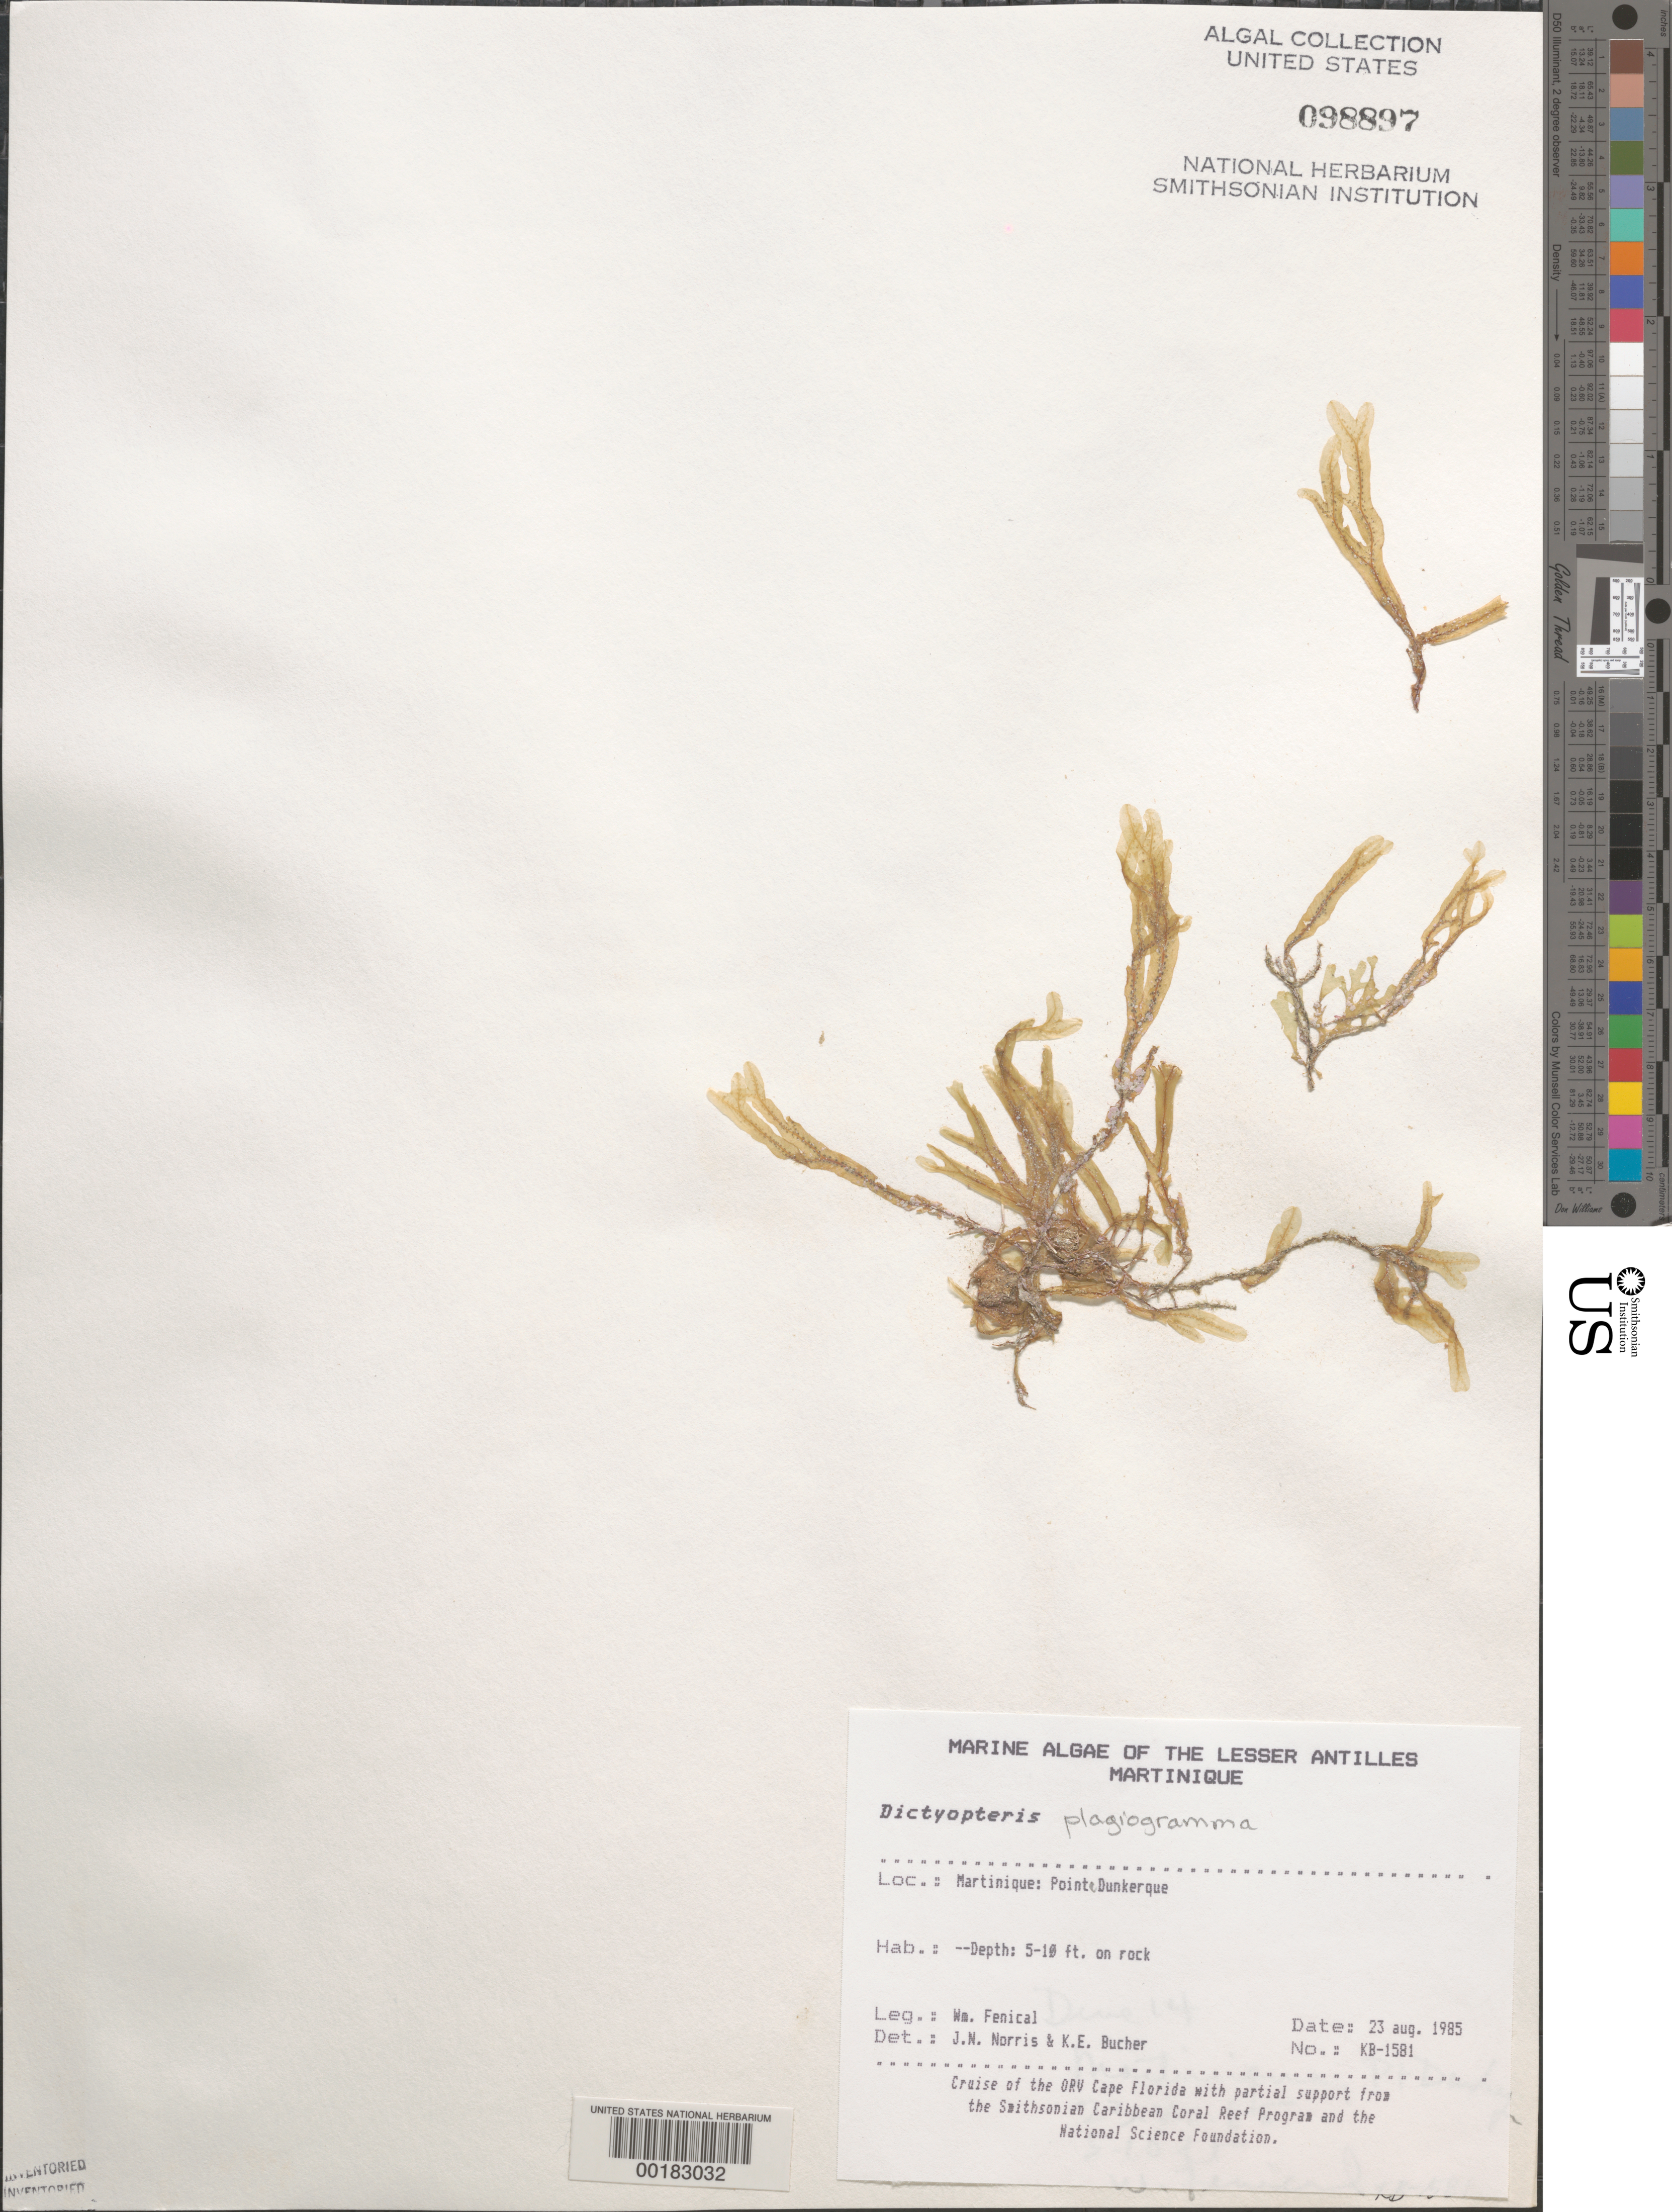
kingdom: Chromista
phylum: Ochrophyta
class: Phaeophyceae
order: Dictyotales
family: Dictyotaceae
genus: Dictyopteris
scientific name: Dictyopteris plagiogramma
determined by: Norris, J. N.; Bucher, K. E.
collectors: W. Fenical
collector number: Kb-1581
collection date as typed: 23 Aug 1985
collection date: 1985-08-23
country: Martinique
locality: Pointe Dunkerque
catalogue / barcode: US 98897